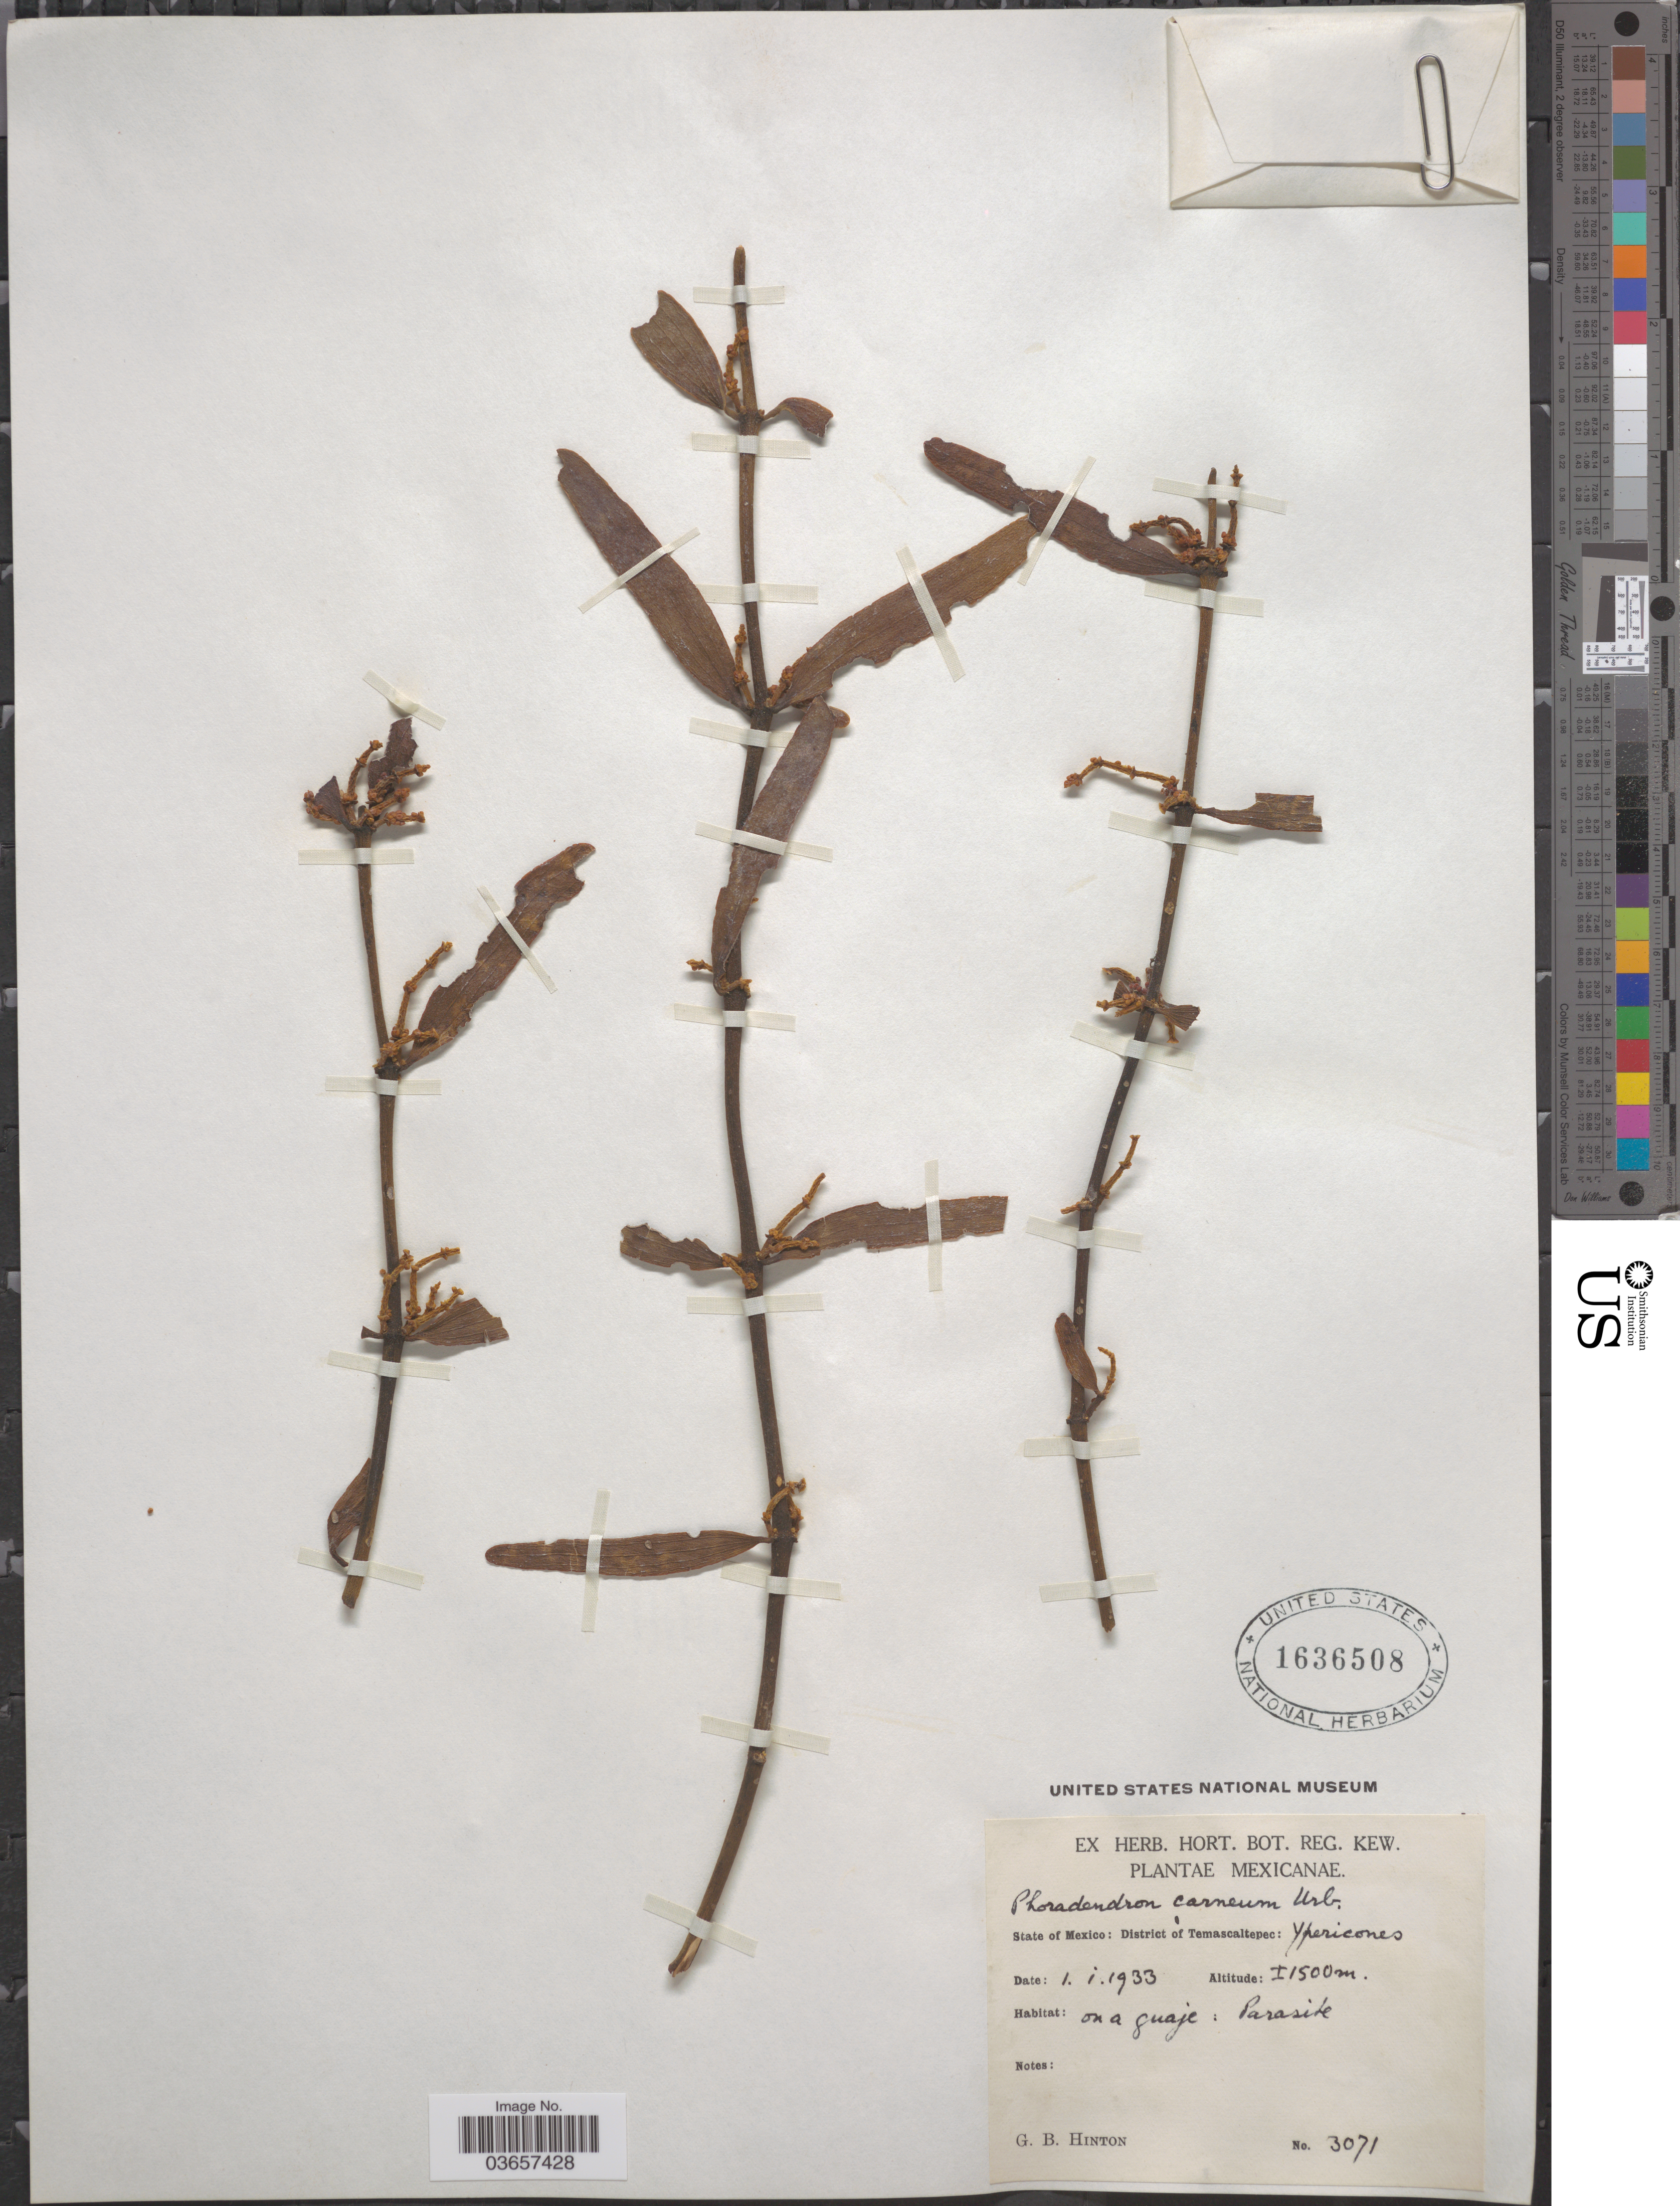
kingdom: Plantae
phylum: Tracheophyta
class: Magnoliopsida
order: Santalales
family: Viscaceae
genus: Phoradendron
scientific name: Phoradendron carneum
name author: Urb.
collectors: G. B. Hinton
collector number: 3071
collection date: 1933-01-01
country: Mexico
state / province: México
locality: District of Temascaltepec: Ypericones.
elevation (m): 1500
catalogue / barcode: US 1636508